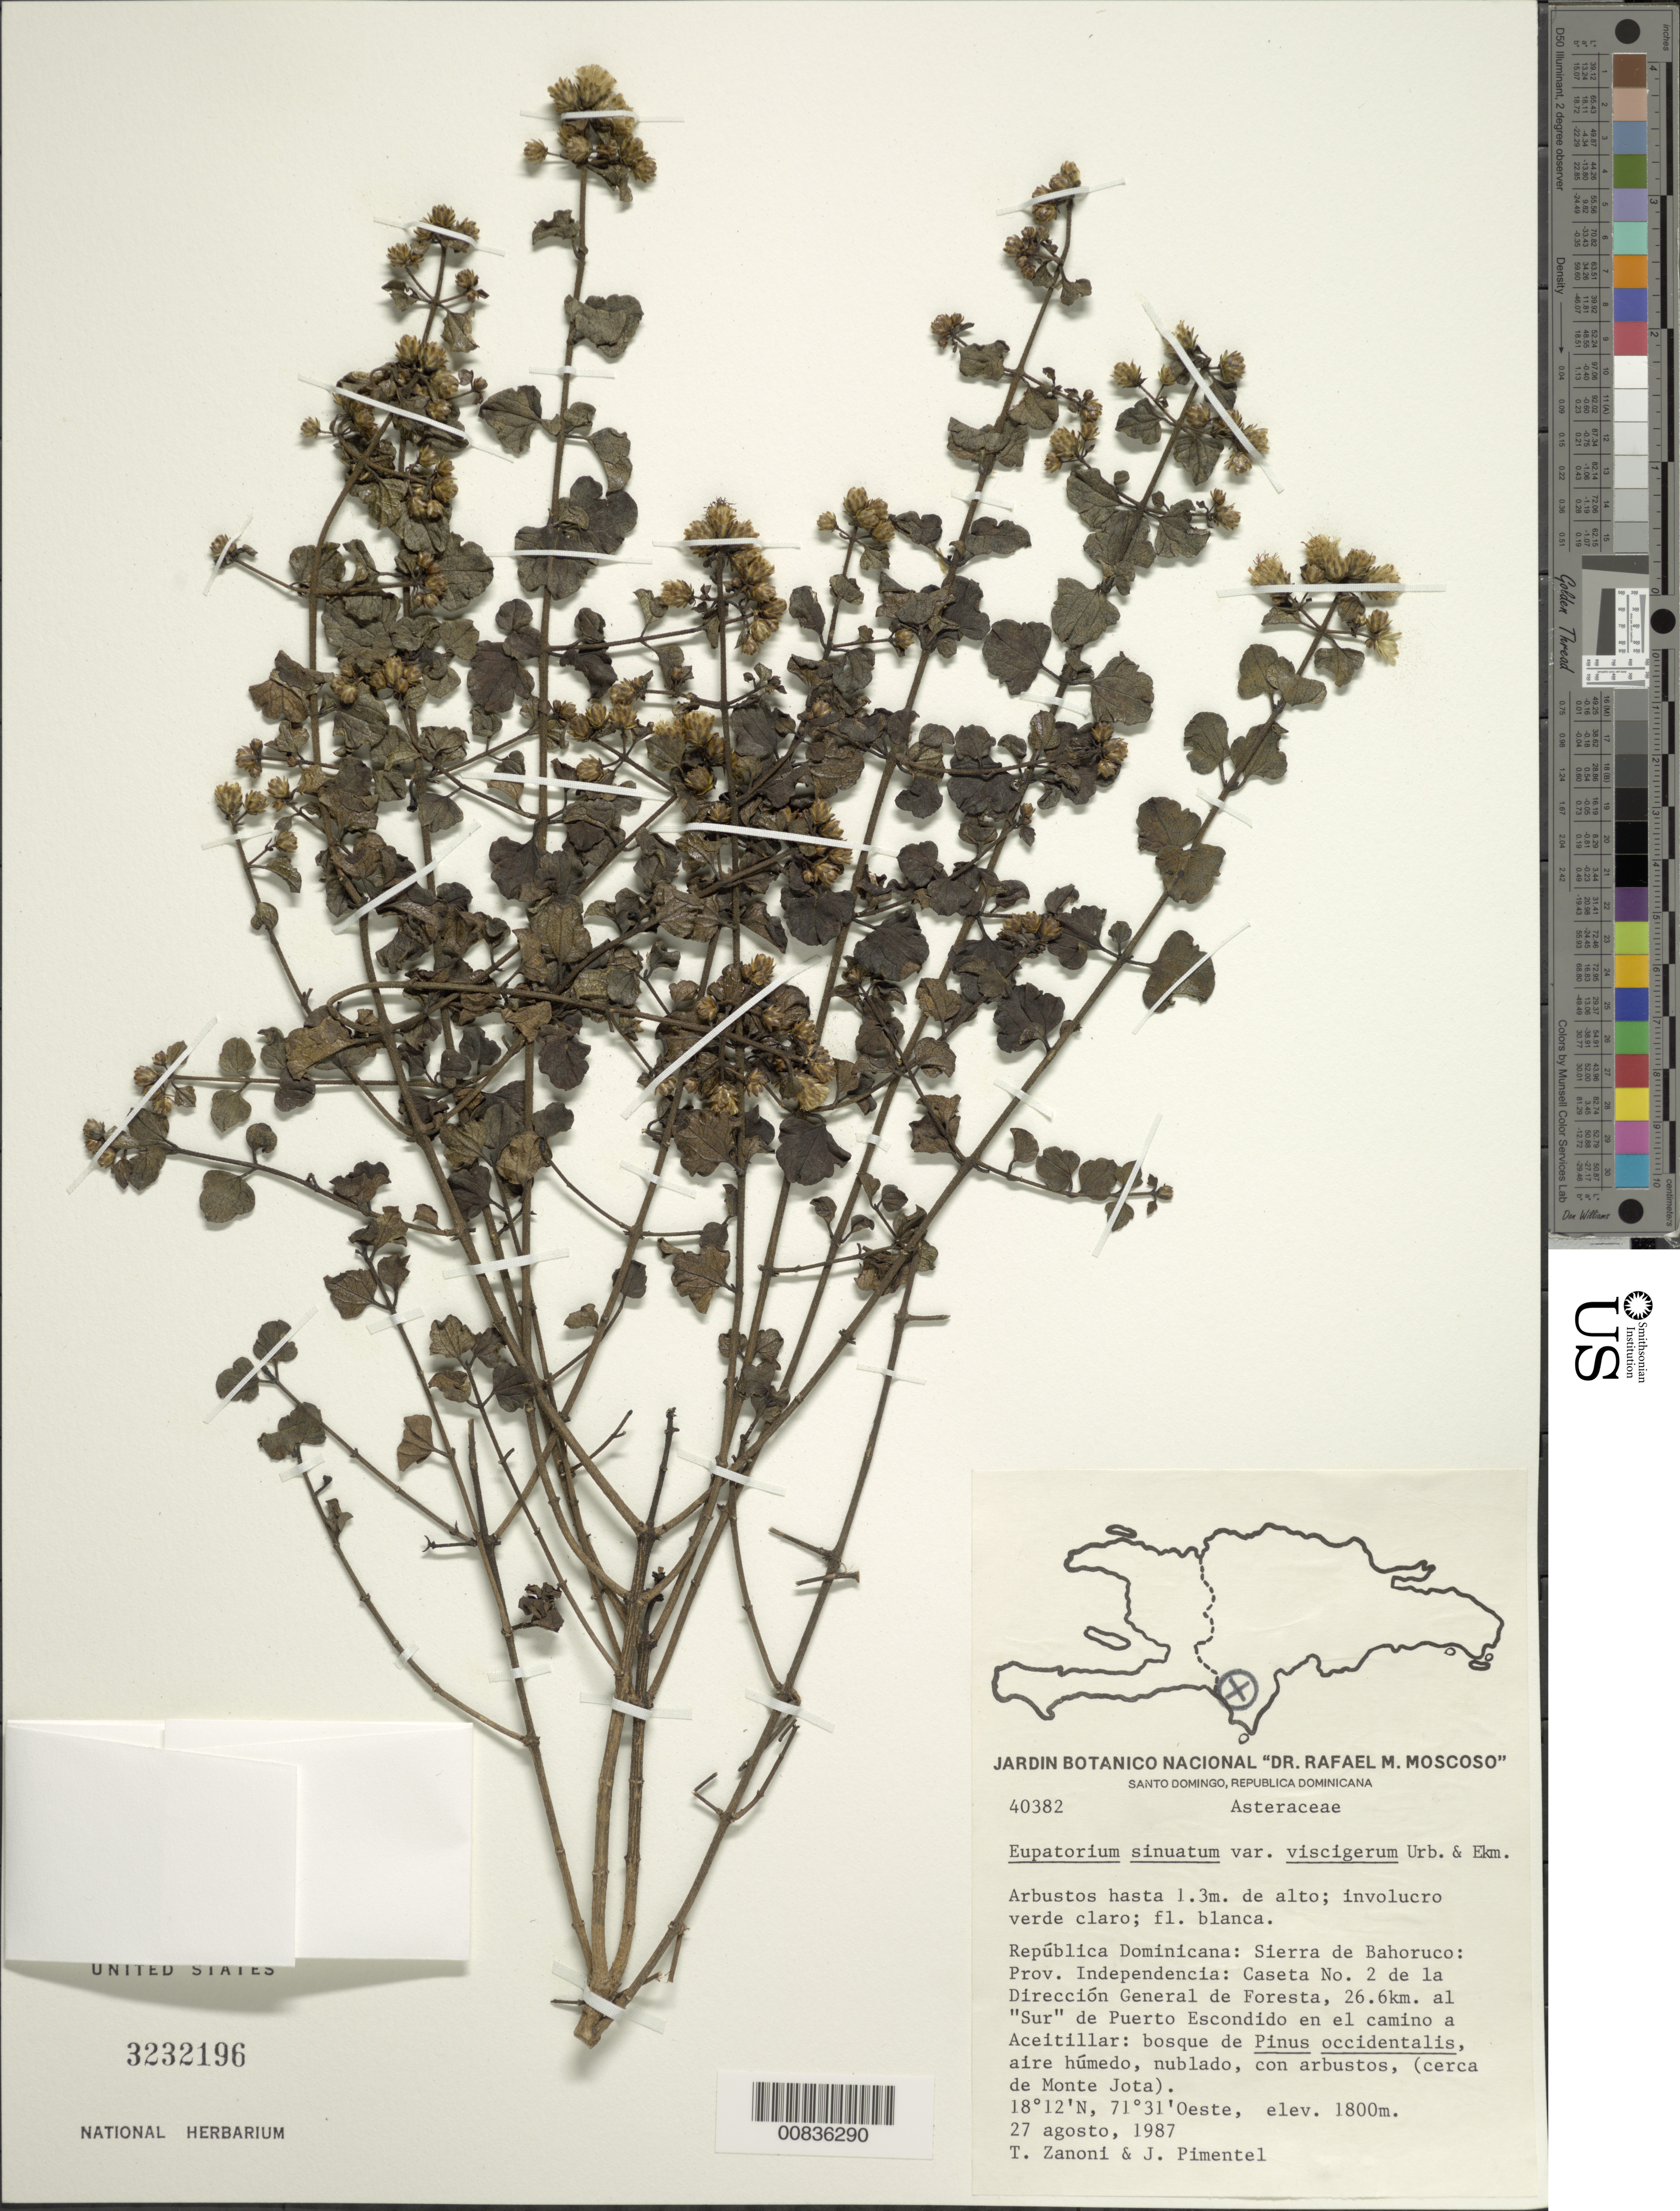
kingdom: Plantae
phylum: Tracheophyta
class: Magnoliopsida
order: Asterales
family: Asteraceae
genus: Chromolaena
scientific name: Chromolaena sinuata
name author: (Lam.) R.M. King & H. Rob.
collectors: T. A. Zanoni & J. Pimentel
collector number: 40382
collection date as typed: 27 Aug 1987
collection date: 1987-08-27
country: Dominican Republic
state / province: Independencia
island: Hispaniola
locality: Sierra de Bahoruco, Caseta no. 2 de la Dirección General de Foresta, 26.6 km. al "Sur" de Puerto Escondido en el camino a Aceitillar, cerca de Monte Jota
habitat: Bosque de Pinus occidentalis, aire húmedo, nublado, con arbustos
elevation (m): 1800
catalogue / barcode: US 3232196